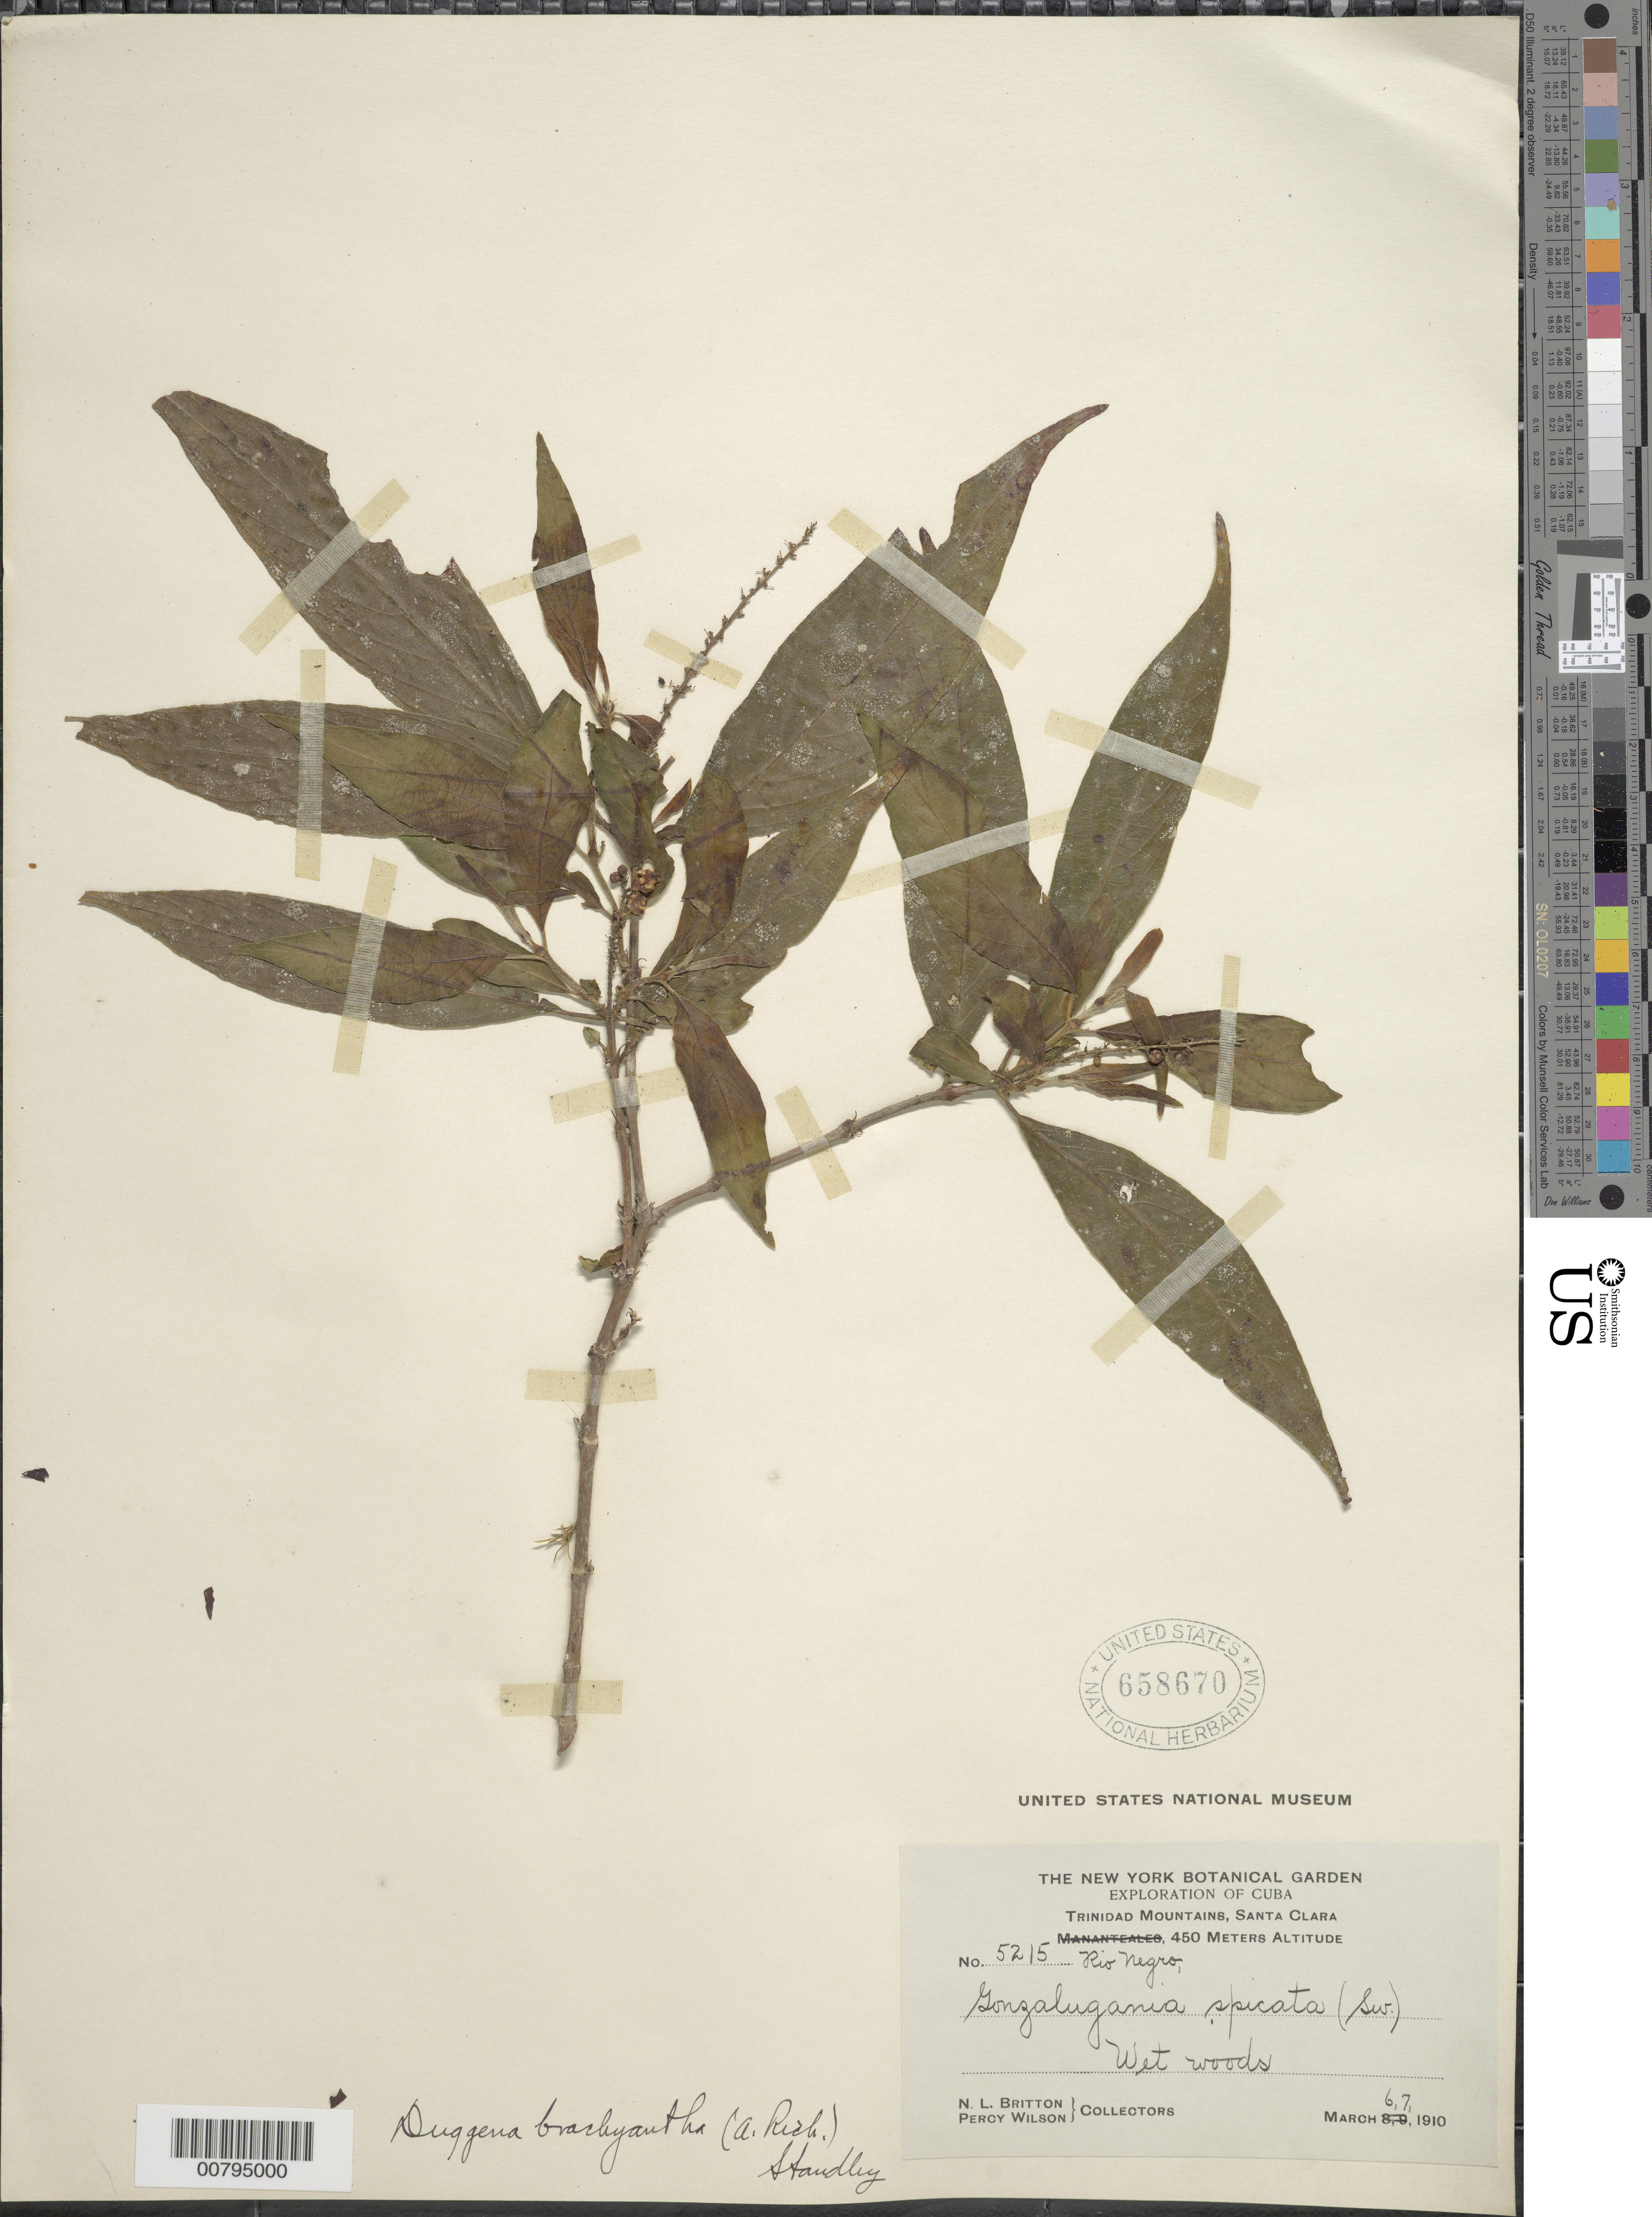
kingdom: Plantae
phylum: Tracheophyta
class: Magnoliopsida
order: Gentianales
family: Rubiaceae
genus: Gonzalagunia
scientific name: Gonzalagunia brachyantha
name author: (A. Rich.) Urb.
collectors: N. Britton & P. Wilson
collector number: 5215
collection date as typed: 06 Mar 1910 to 07 Mar 1910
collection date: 1910-03-06/1910-03-07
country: Cuba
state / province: Las Villas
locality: Trinidad Mountains. Rio Negro.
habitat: Wet woods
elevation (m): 450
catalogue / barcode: US 658670